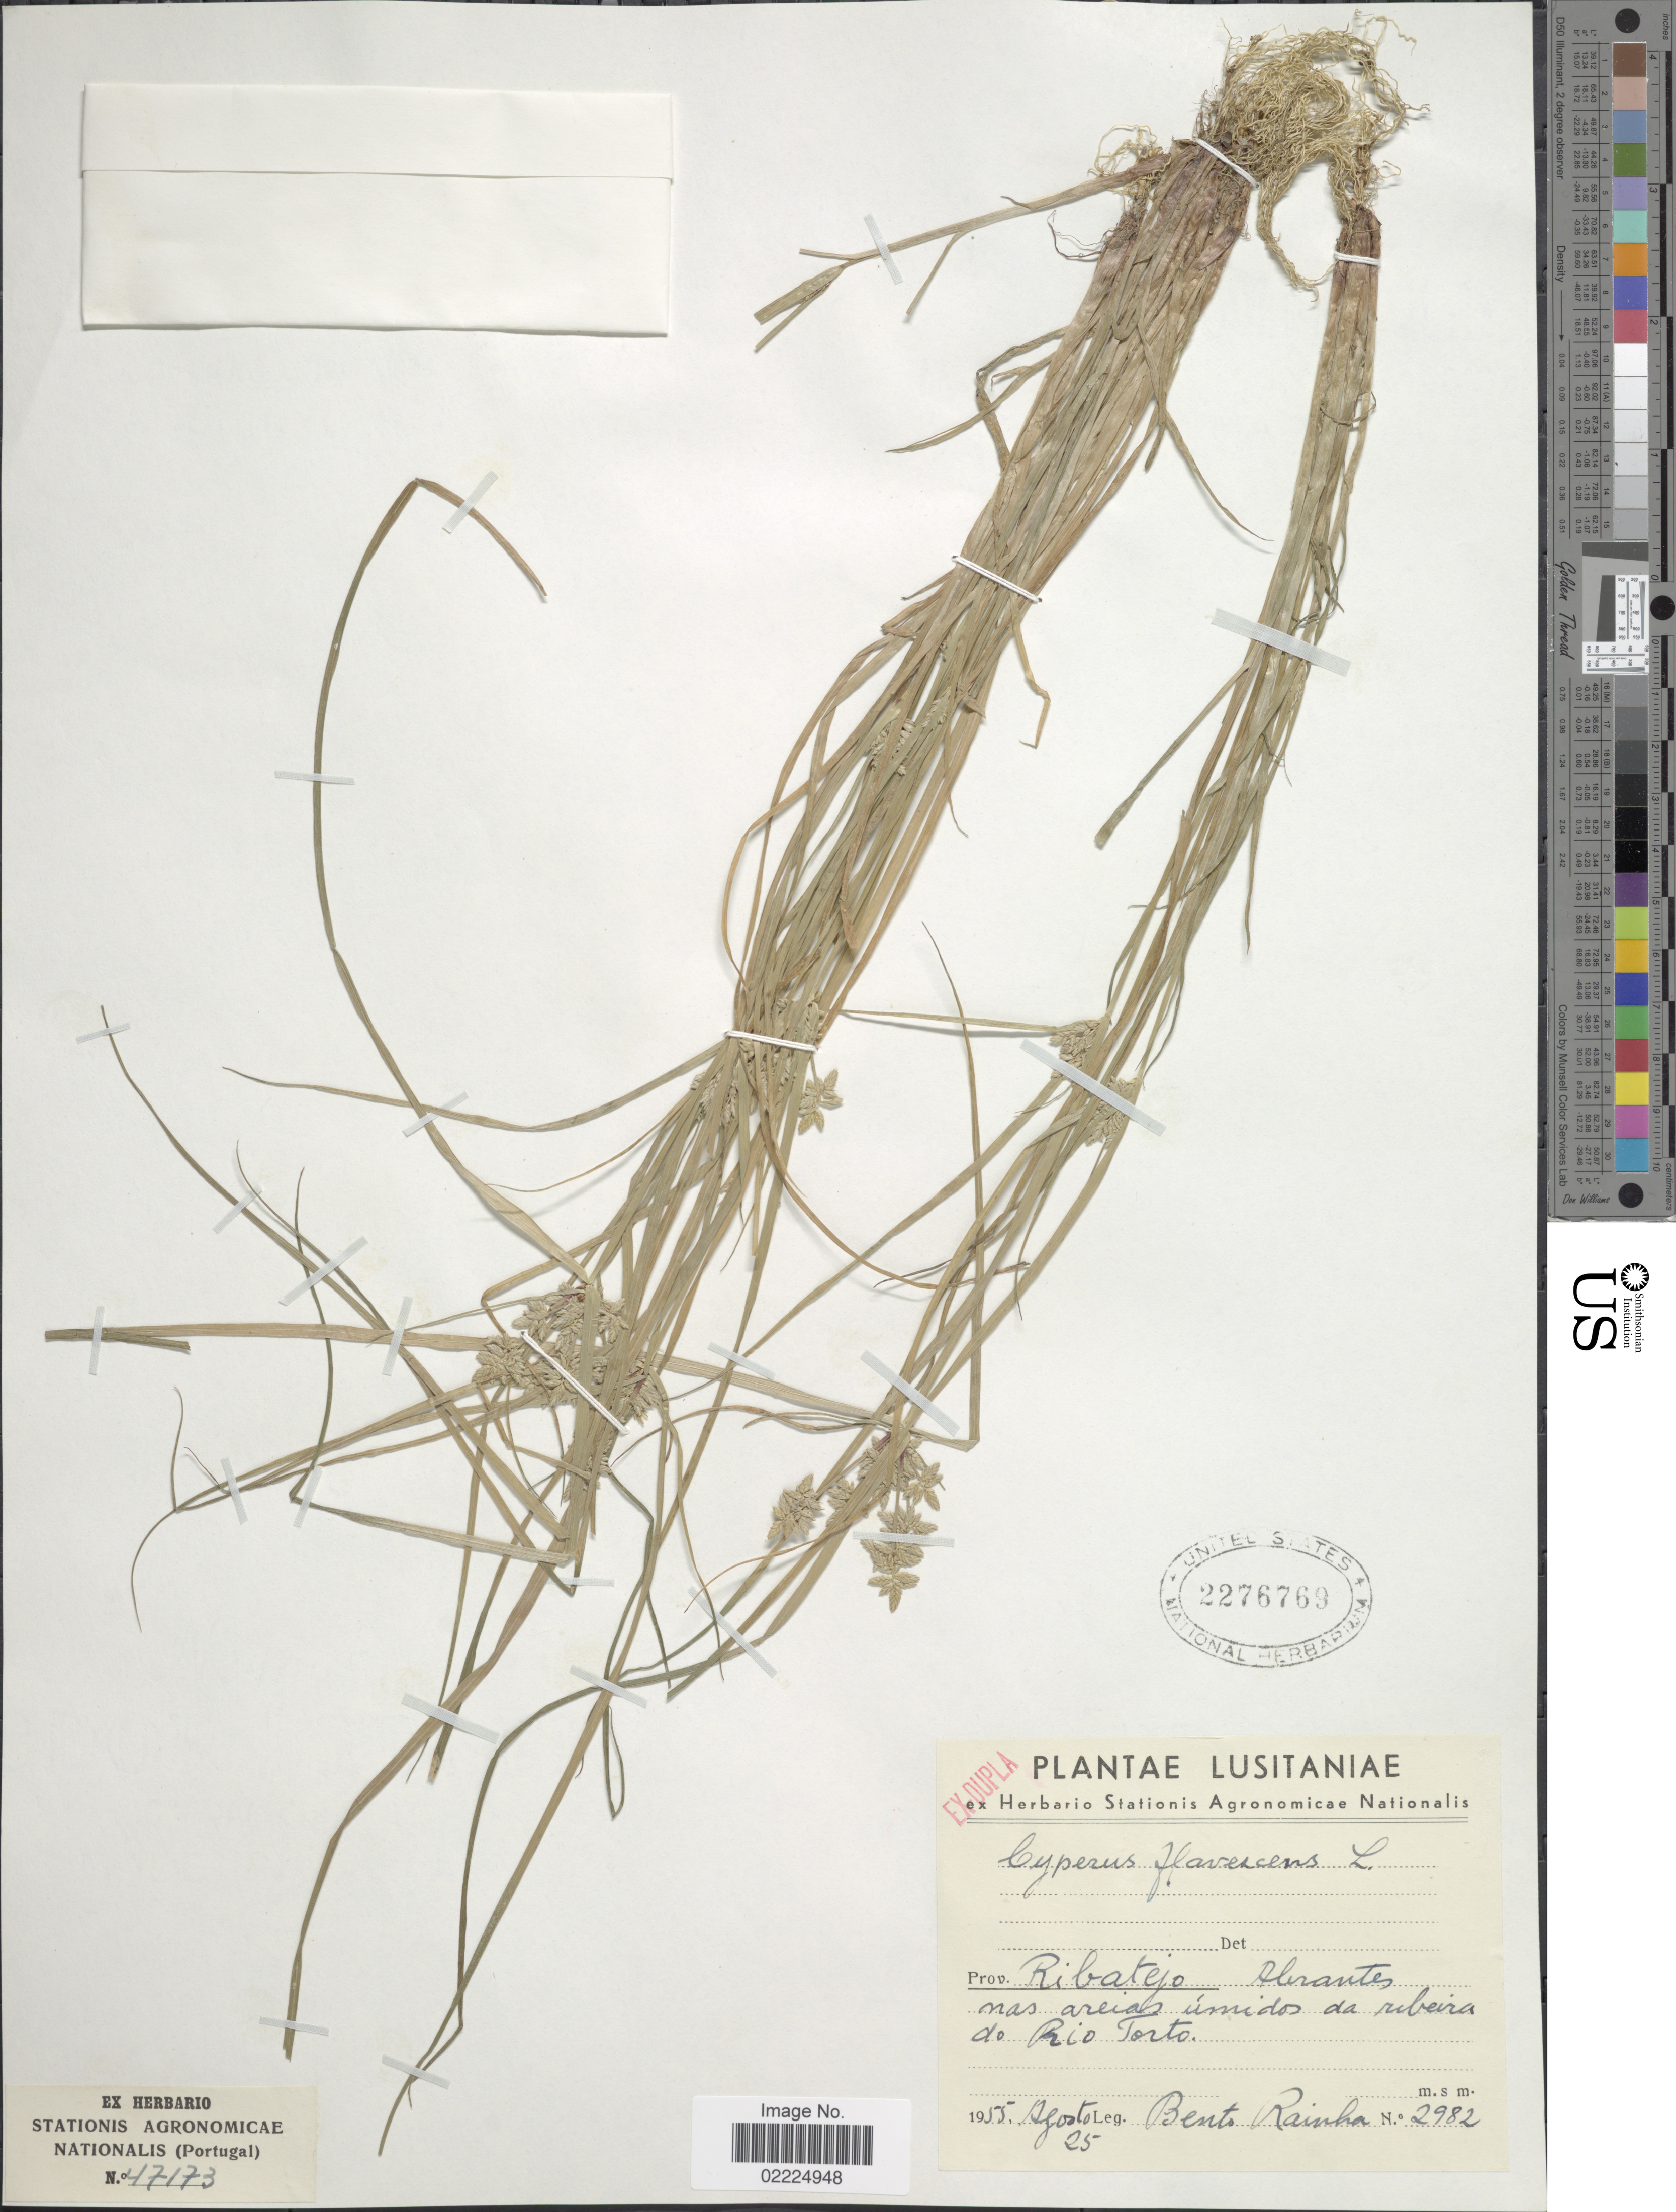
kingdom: Plantae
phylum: Tracheophyta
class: Liliopsida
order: Poales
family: Cyperaceae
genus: Cyperus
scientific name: Cyperus flavescens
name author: L.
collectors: B. Rainha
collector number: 2982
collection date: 1955-08-05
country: Portugal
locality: Prov. Ribatejo, Alerantes nas areias úmidos da ribeira do Rio Torto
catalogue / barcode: US 2276769